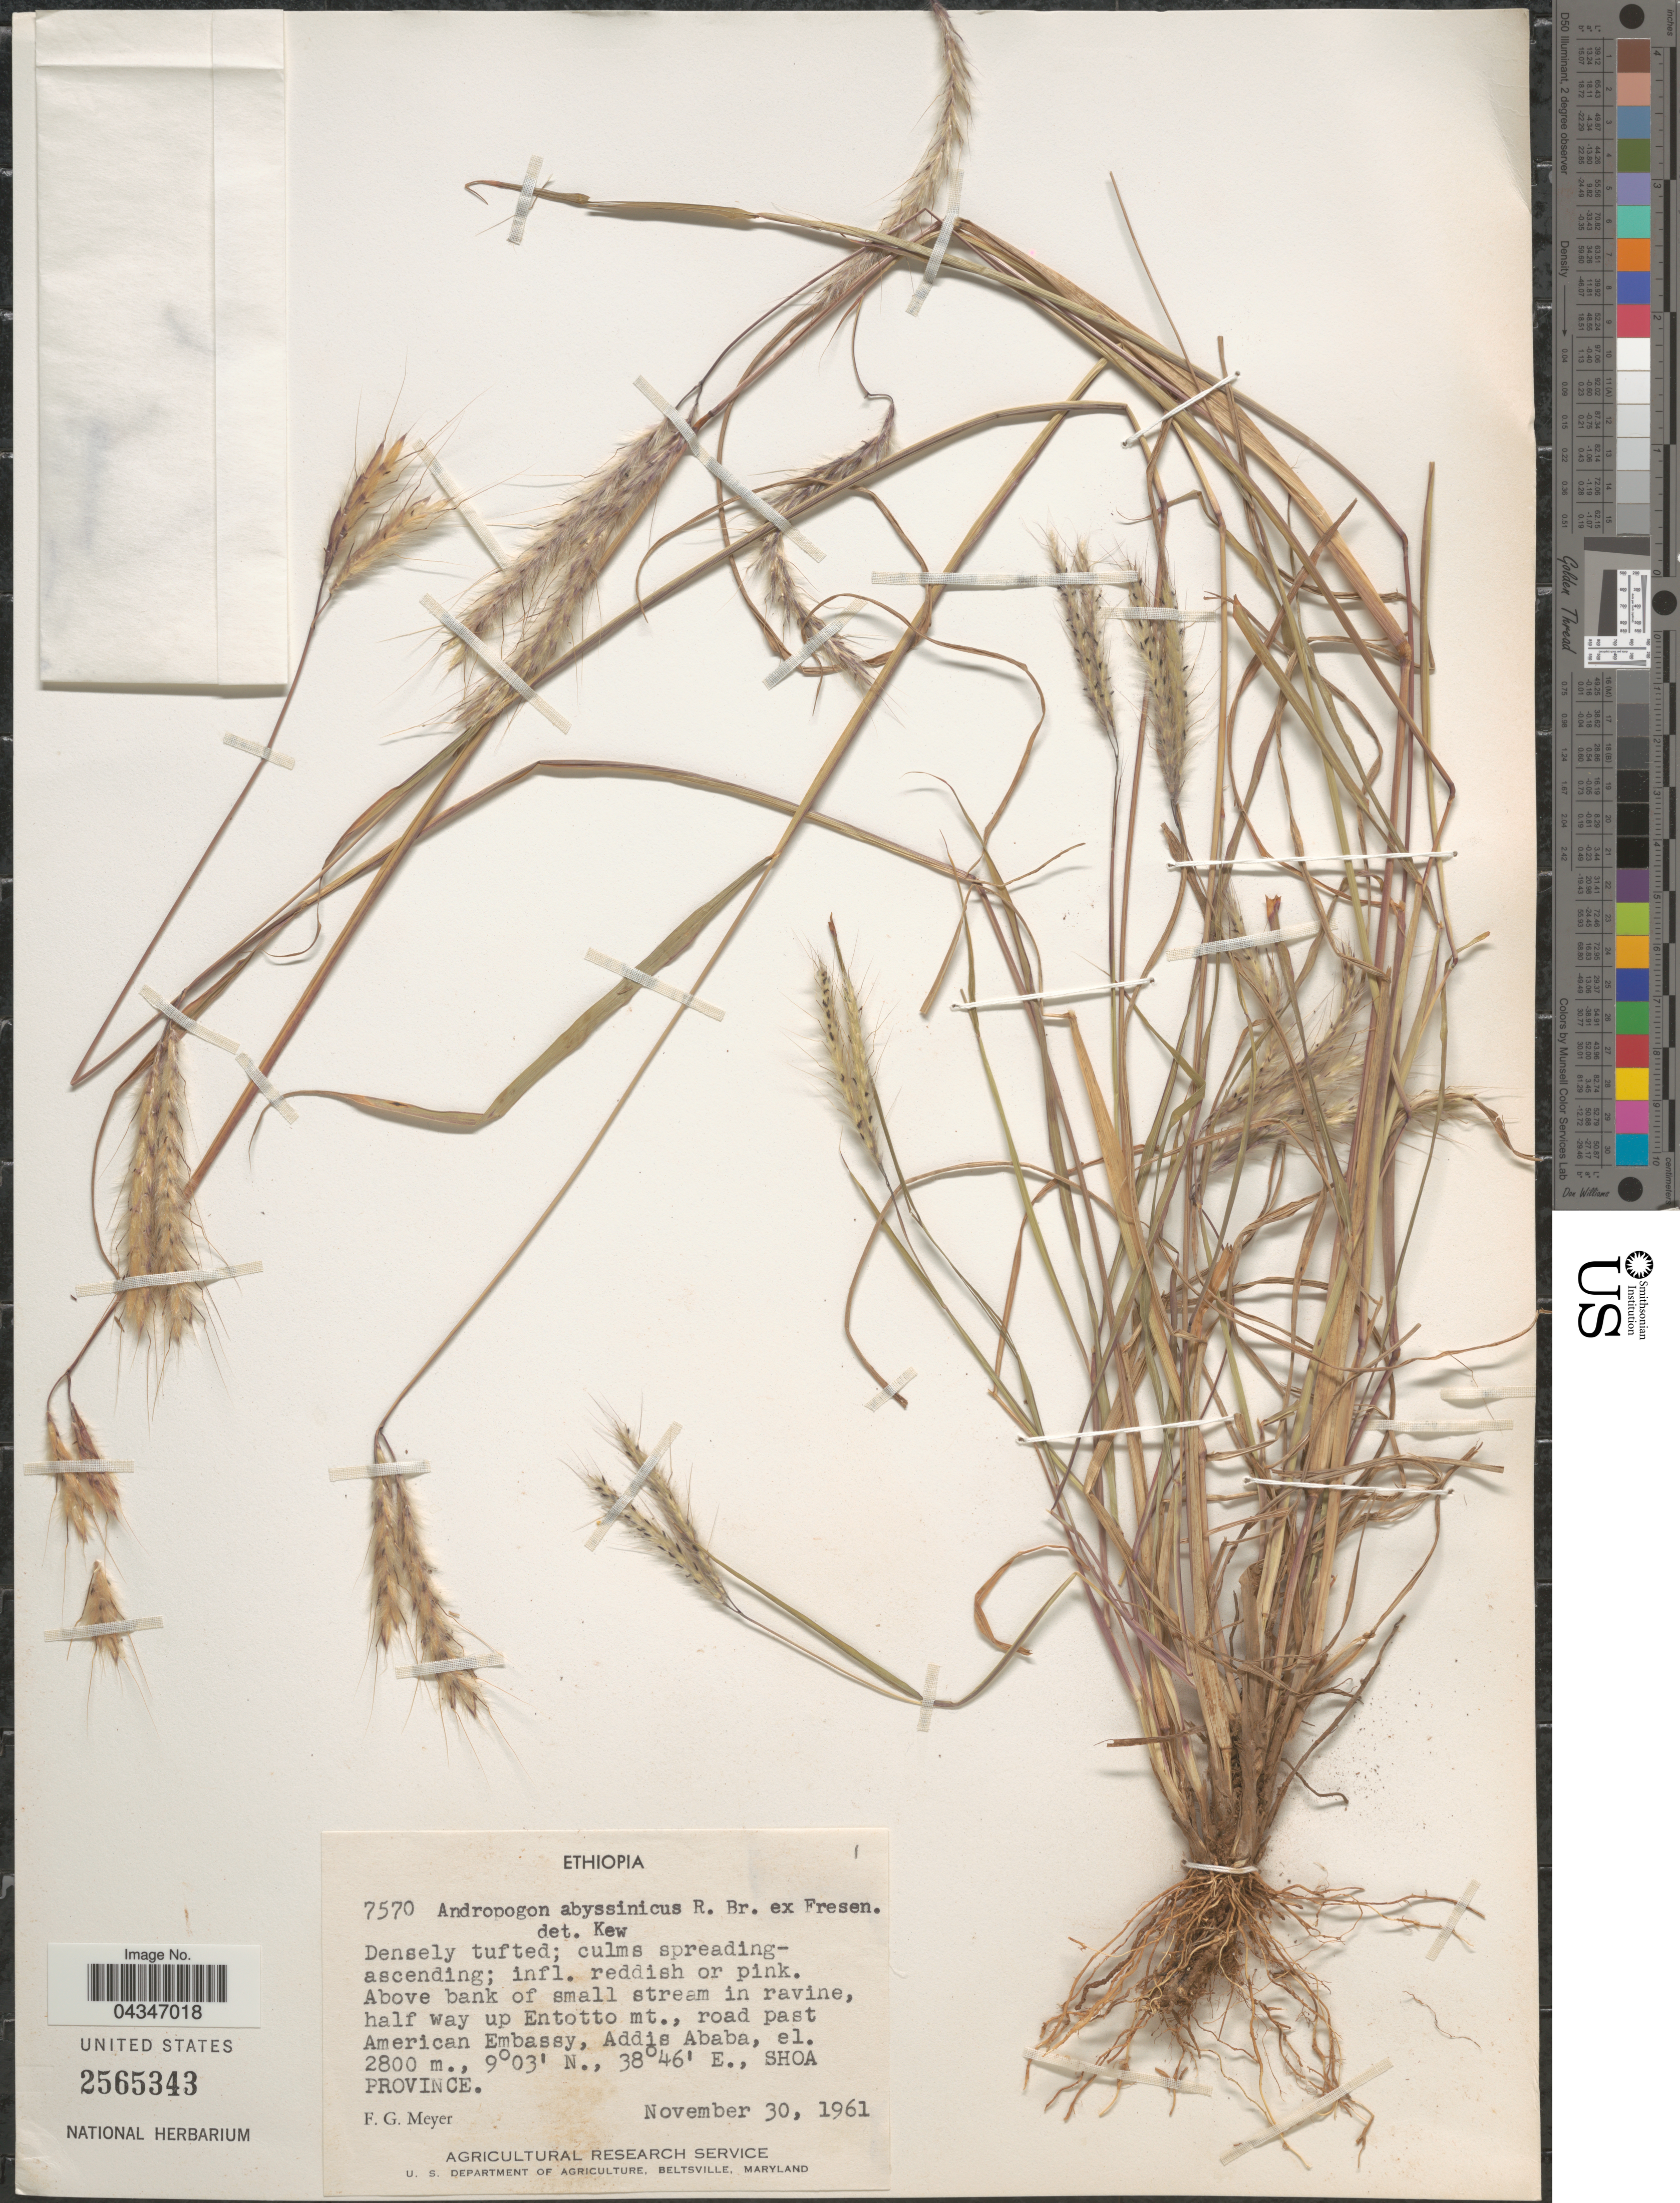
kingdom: Plantae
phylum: Tracheophyta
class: Liliopsida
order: Poales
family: Poaceae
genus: Andropogon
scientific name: Andropogon abyssinicus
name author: Fresen.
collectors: F. G. Meyer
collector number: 7570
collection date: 1961-11-30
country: Ethiopia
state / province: Addis Ababa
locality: Half way up Entotto mt., road past American Embassy, Shoa Province.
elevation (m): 2800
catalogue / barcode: US 2565343